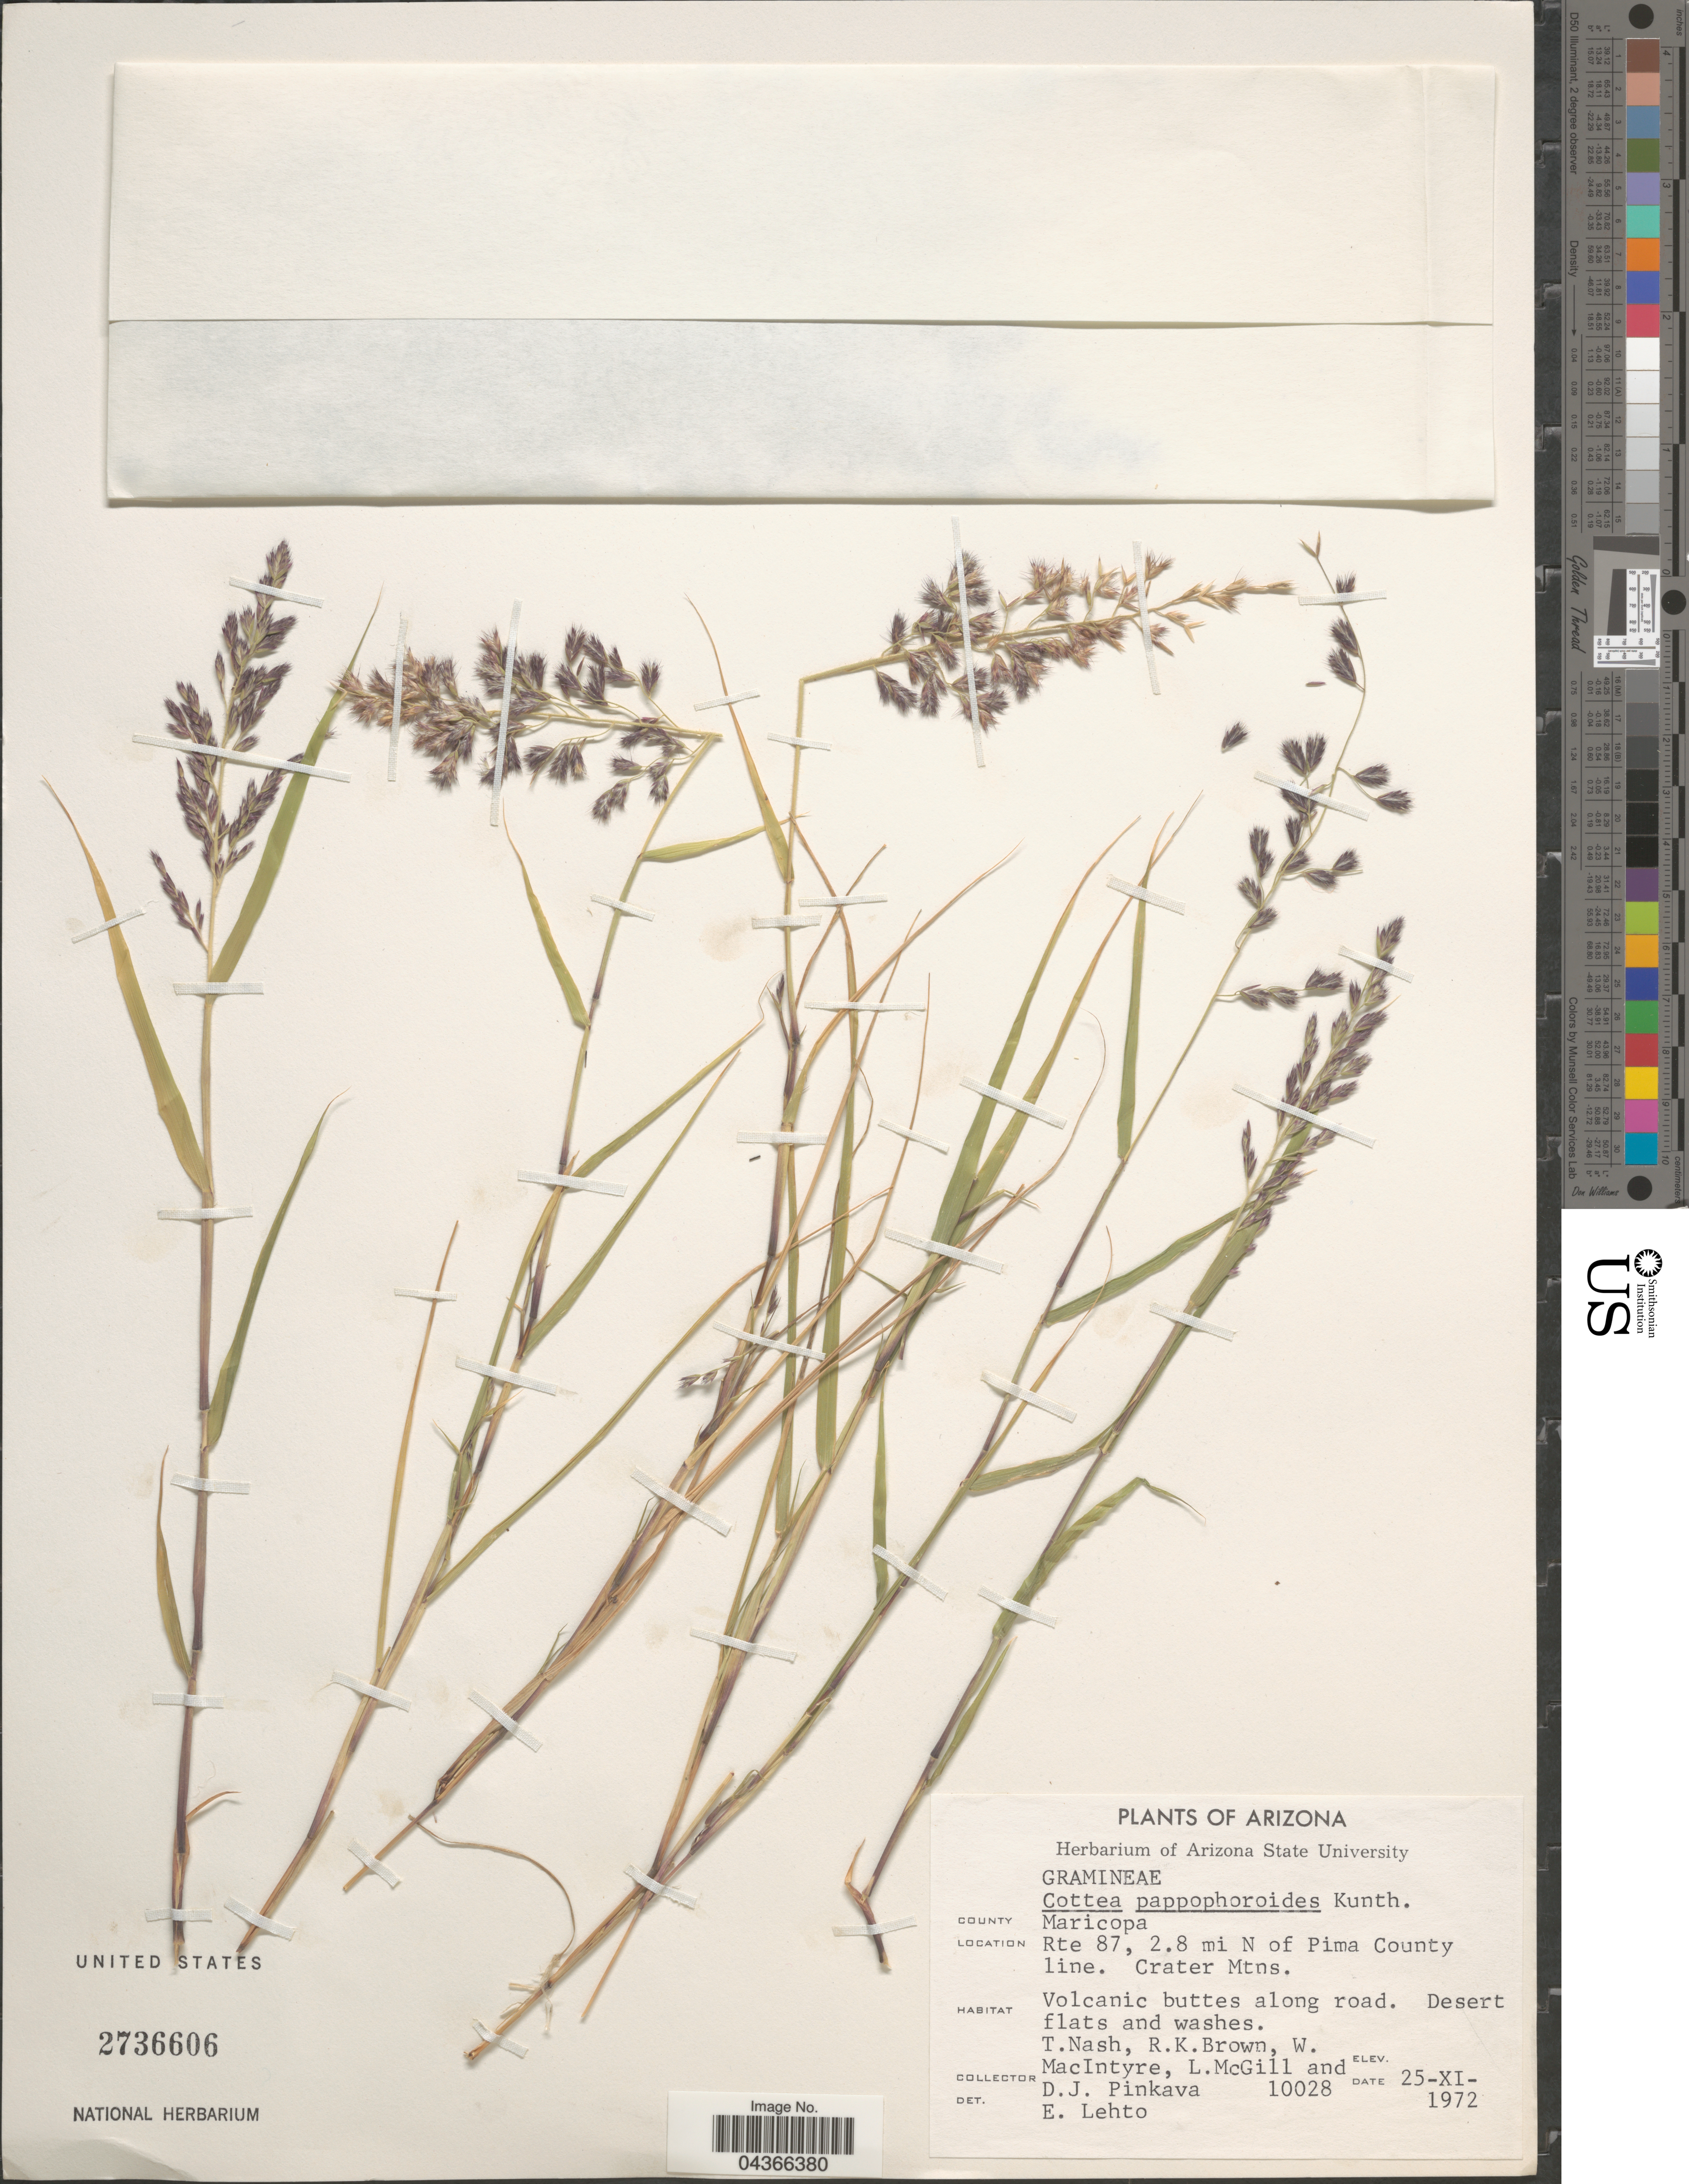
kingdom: Plantae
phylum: Tracheophyta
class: Liliopsida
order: Poales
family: Poaceae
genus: Cottea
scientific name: Cottea pappophoroides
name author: Kunth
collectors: T. Nash, R. K. Brown, W. Macintyre, L. McGill & D. J. Pinkava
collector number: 10028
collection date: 1972-11-25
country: United States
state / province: Arizona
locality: County Maricopa. Rte 87, 2.8 mi N of Pima County line. Crater Mtns. Volcanic buttes along road.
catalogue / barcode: US 2736606